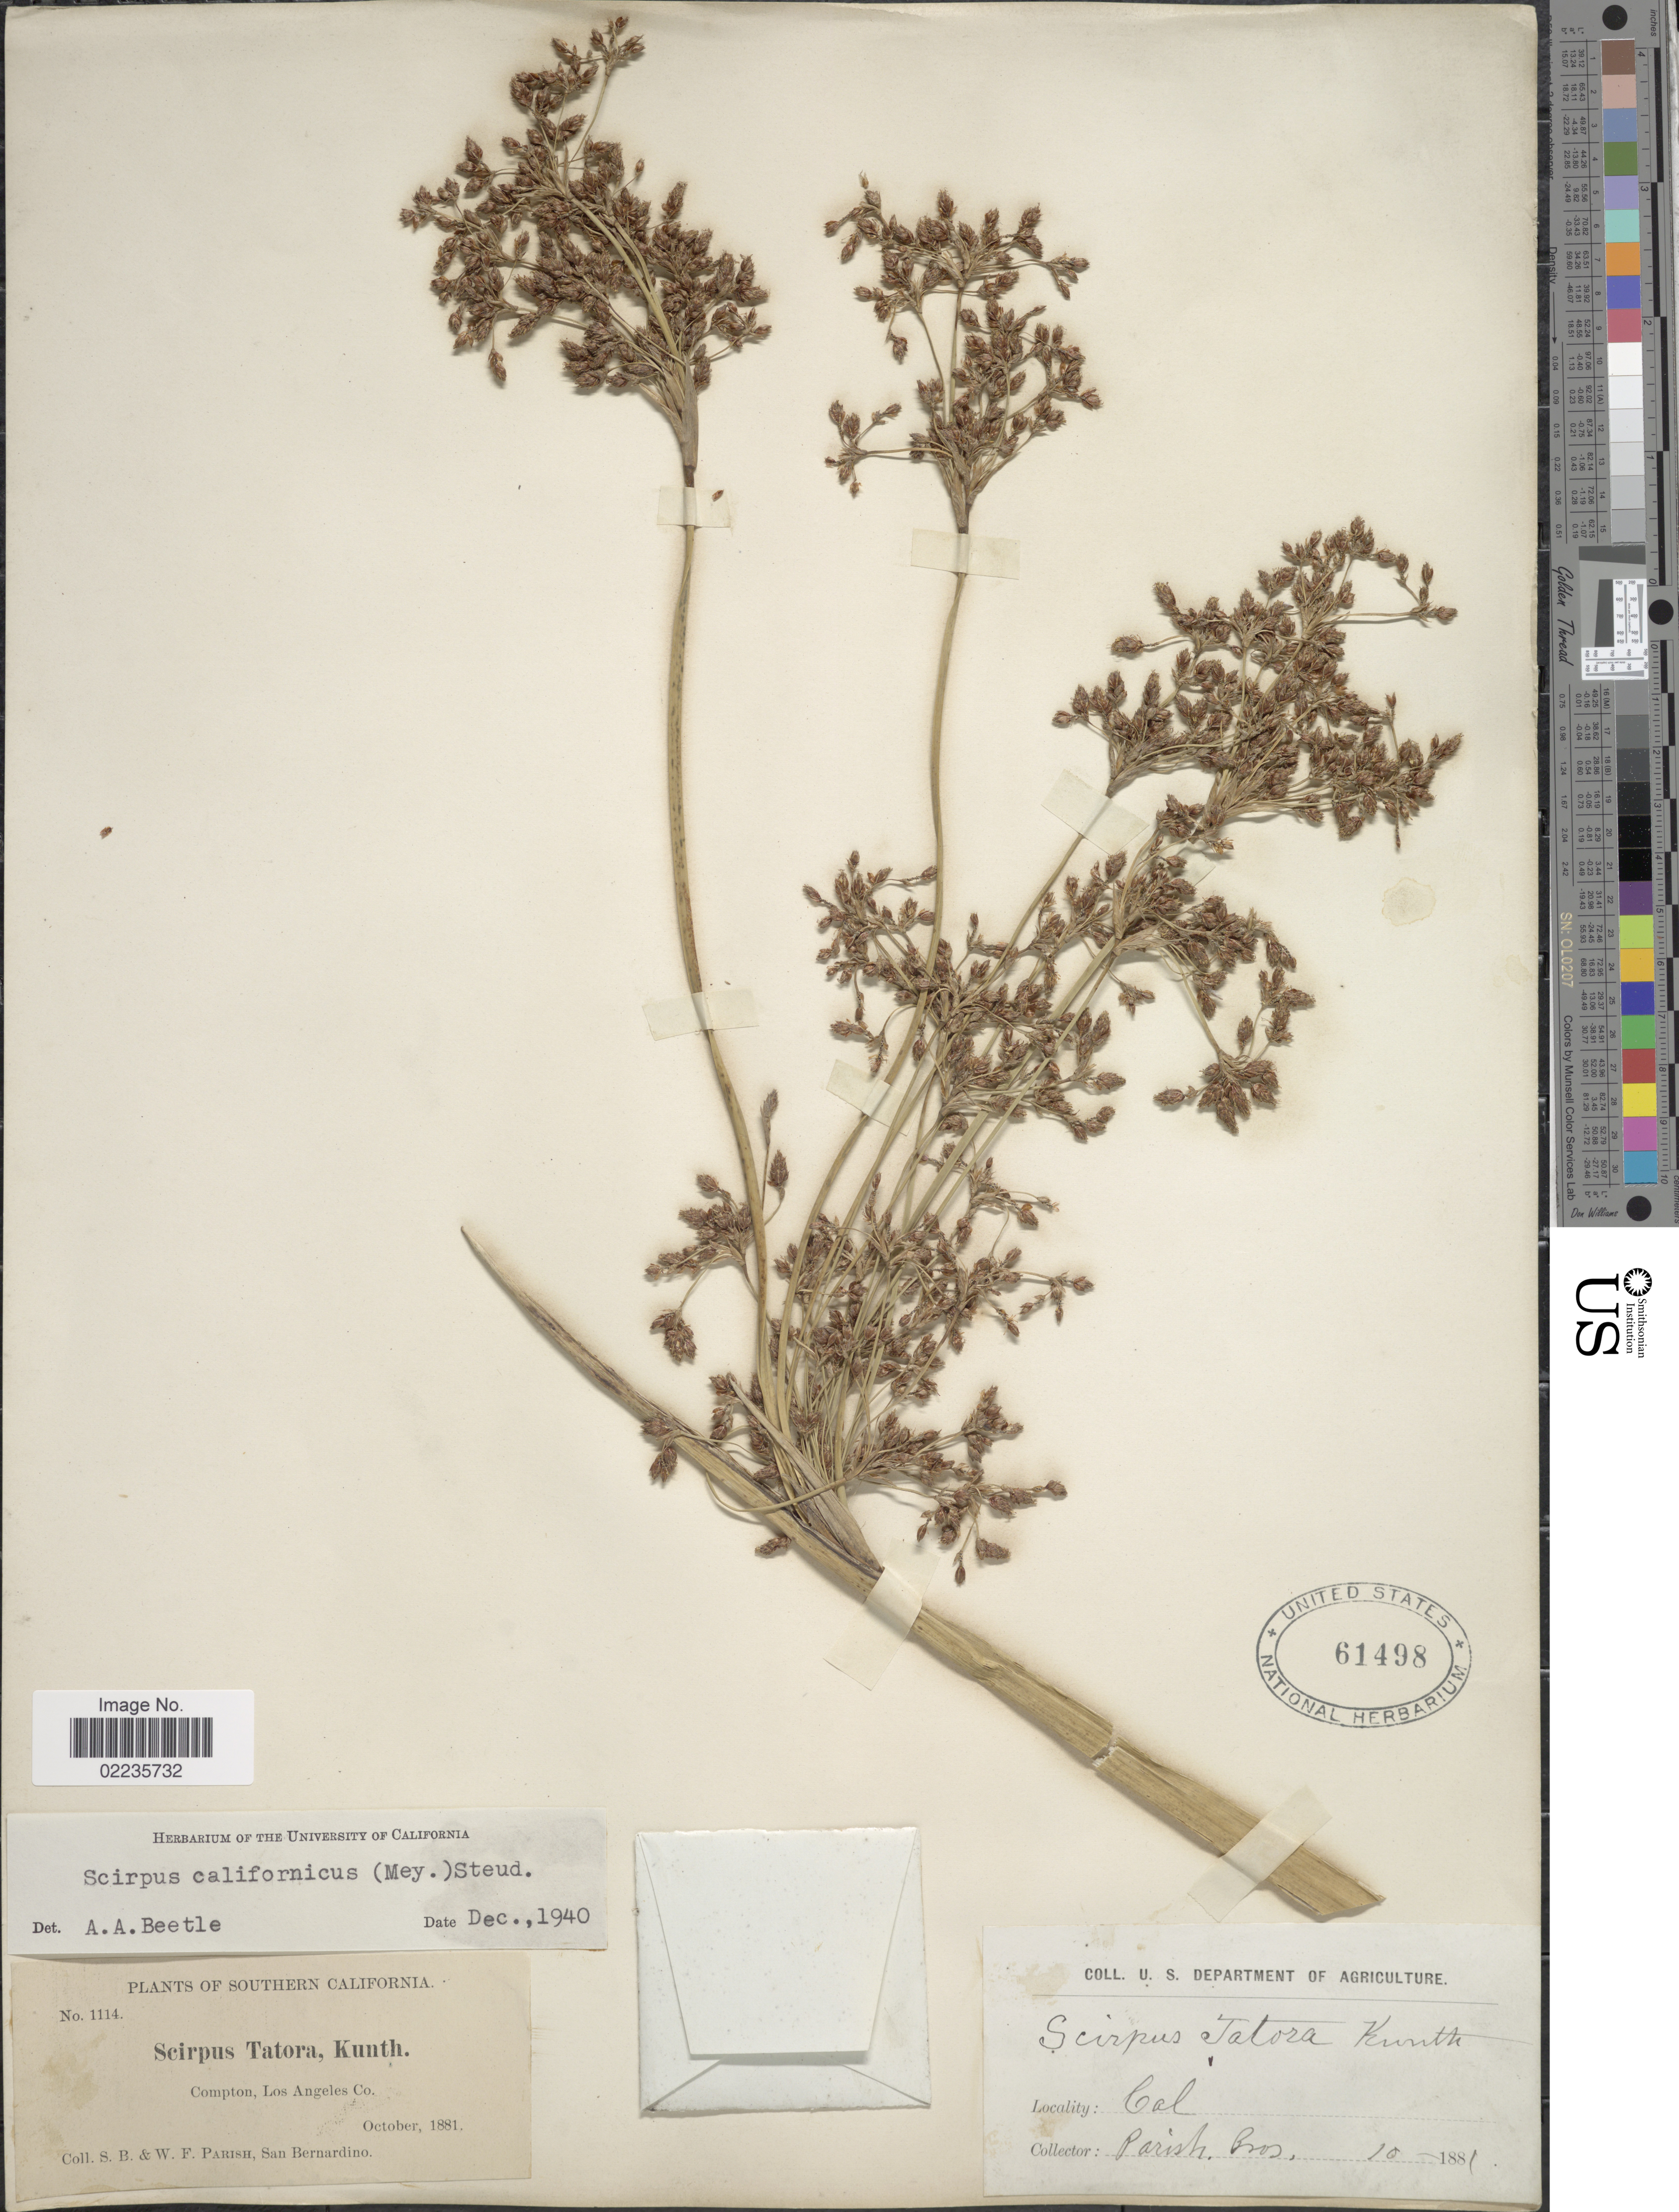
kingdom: Plantae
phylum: Tracheophyta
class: Liliopsida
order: Poales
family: Cyperaceae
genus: Schoenoplectus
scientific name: Schoenoplectus californicus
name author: (C.A. Mey.) Soják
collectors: S. B. Parish & W. F. Parish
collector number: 1114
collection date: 1881-10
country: United States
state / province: California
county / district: Los Angeles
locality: Southern California, Compton, Los Angeles Co.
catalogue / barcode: US 61498